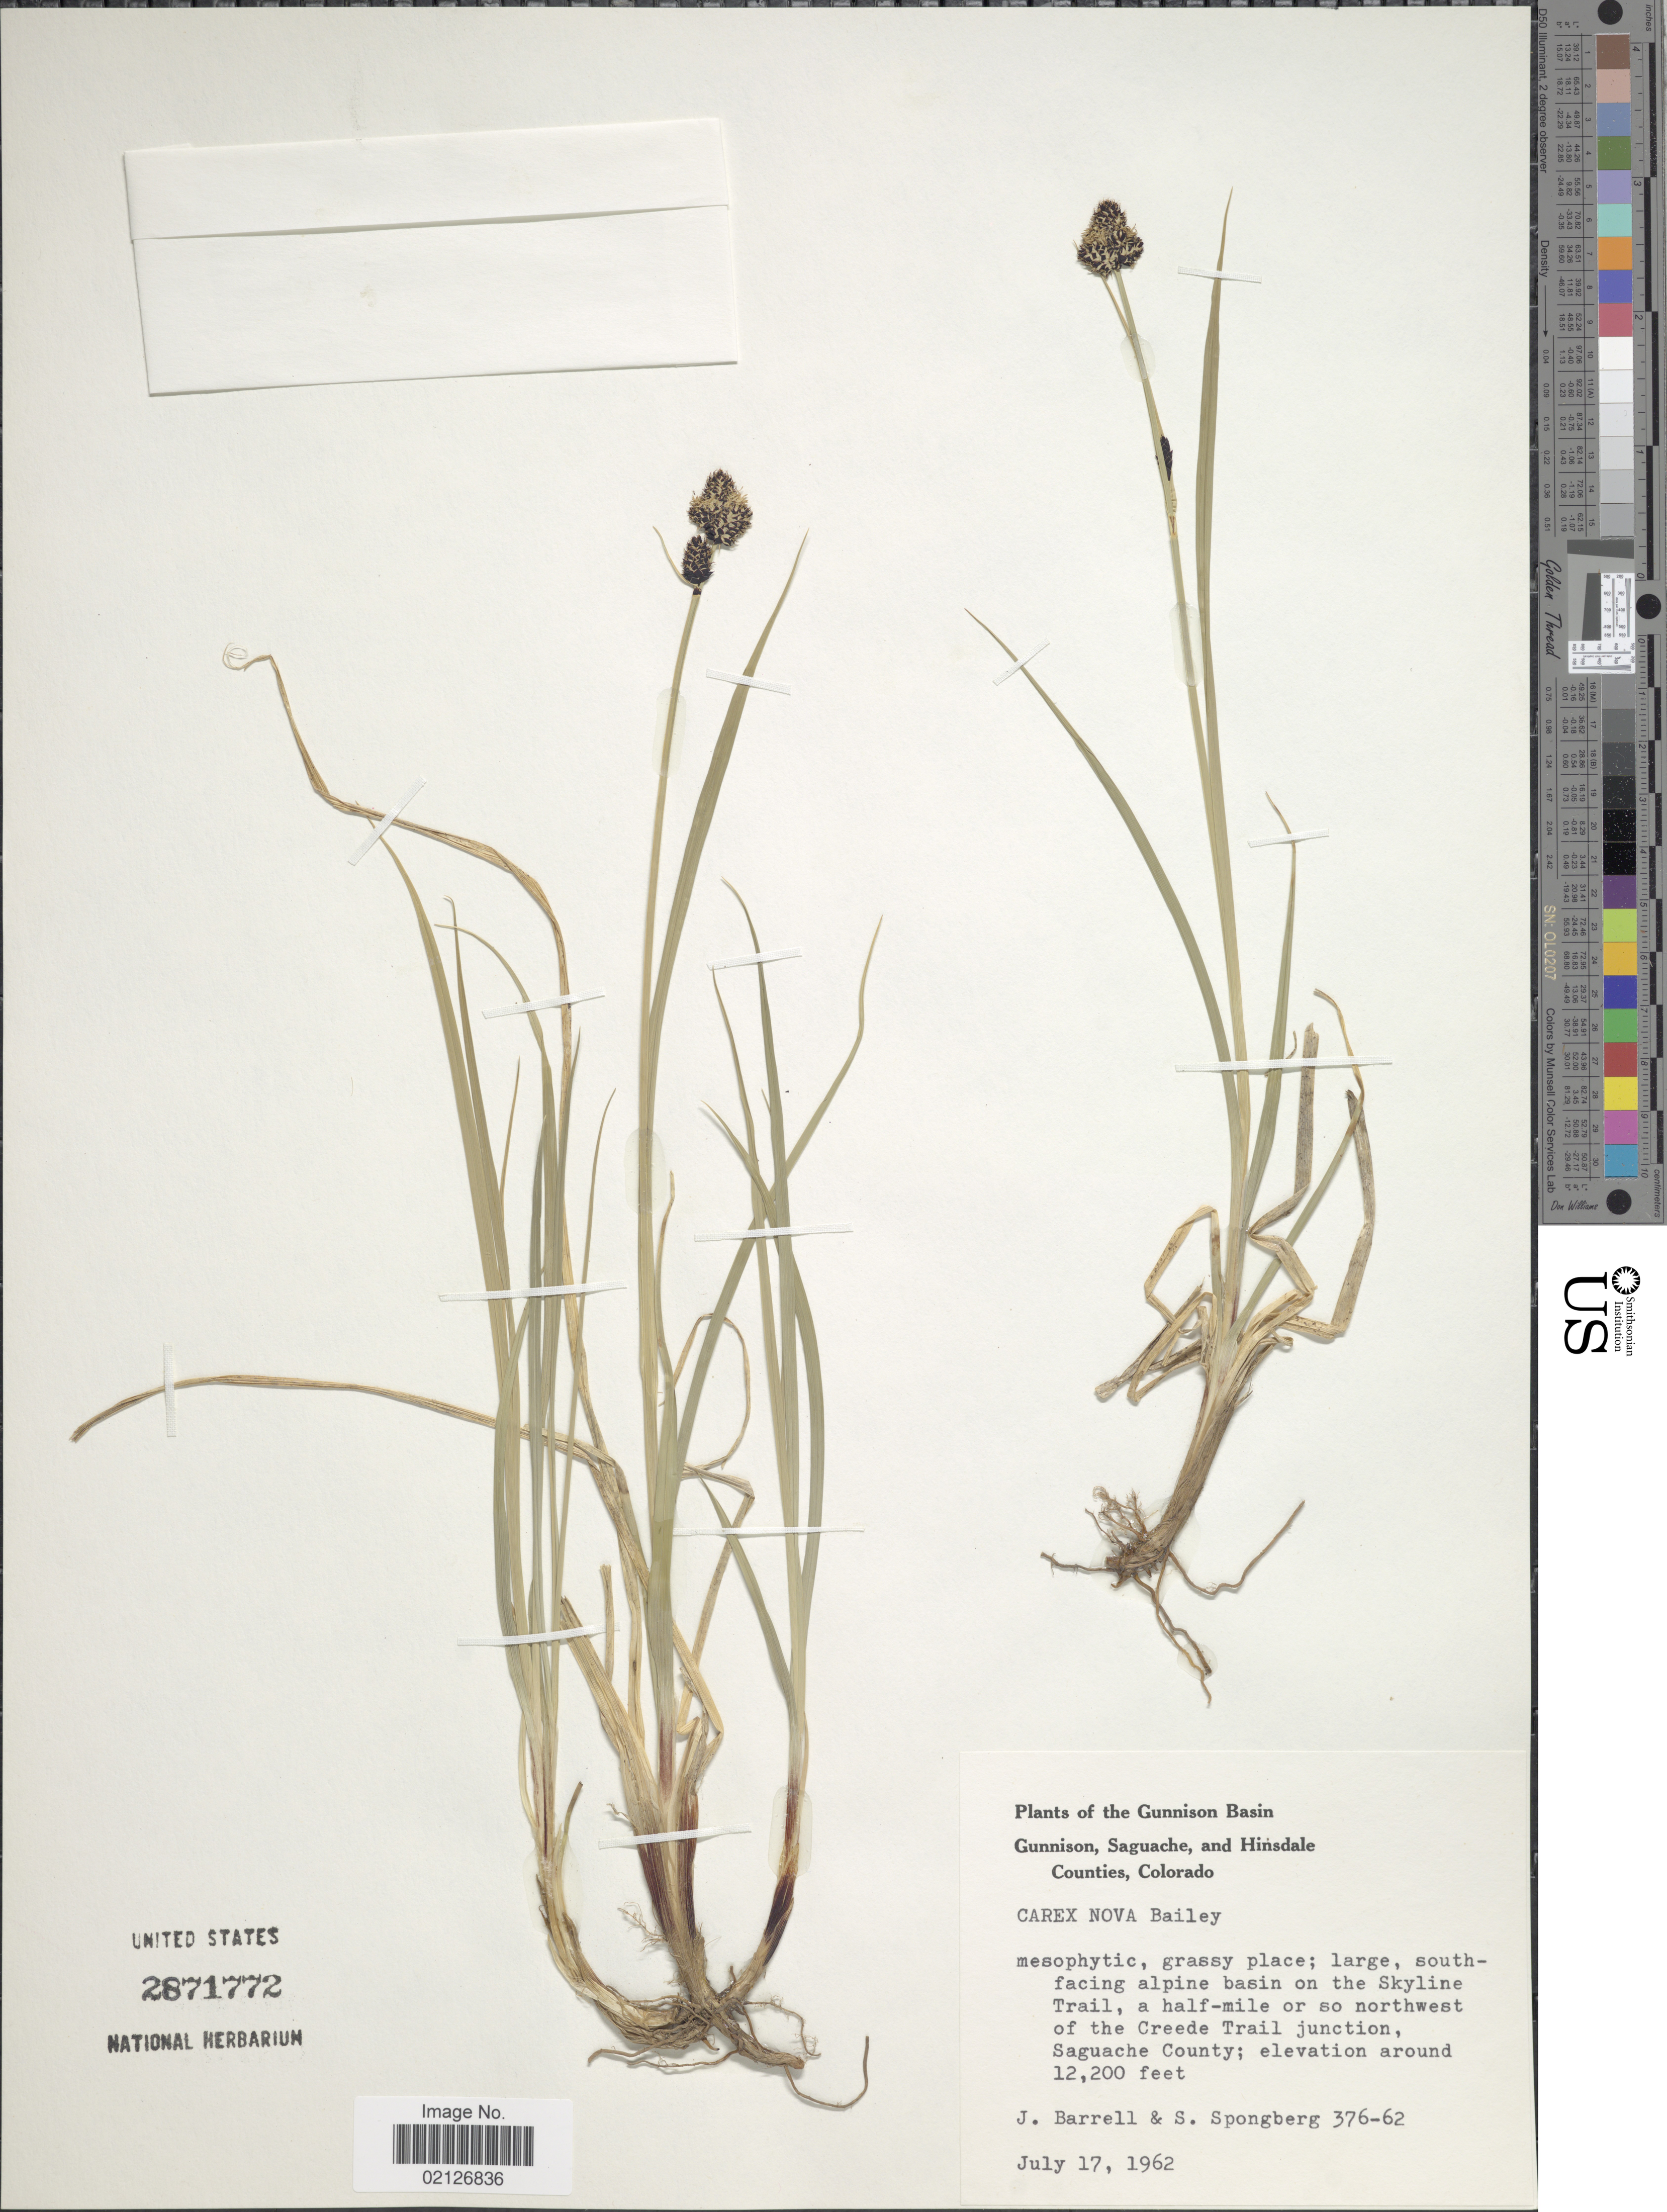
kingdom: Plantae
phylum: Tracheophyta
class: Liliopsida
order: Poales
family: Cyperaceae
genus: Carex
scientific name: Carex nova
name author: L.H. Bailey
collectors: J. Barrell & S. A.Spongberg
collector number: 376-62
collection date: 1962-07-17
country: United States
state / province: Colorado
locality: Gunnison Basin, Gunnison, Saguache and Hinsdale Counties, grassy place; large, south-facing slope alpine basin on the Skyline Trail, a half-mile or so northwest of the Creede Trail junction, Saguache County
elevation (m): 3719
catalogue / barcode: US 2871772